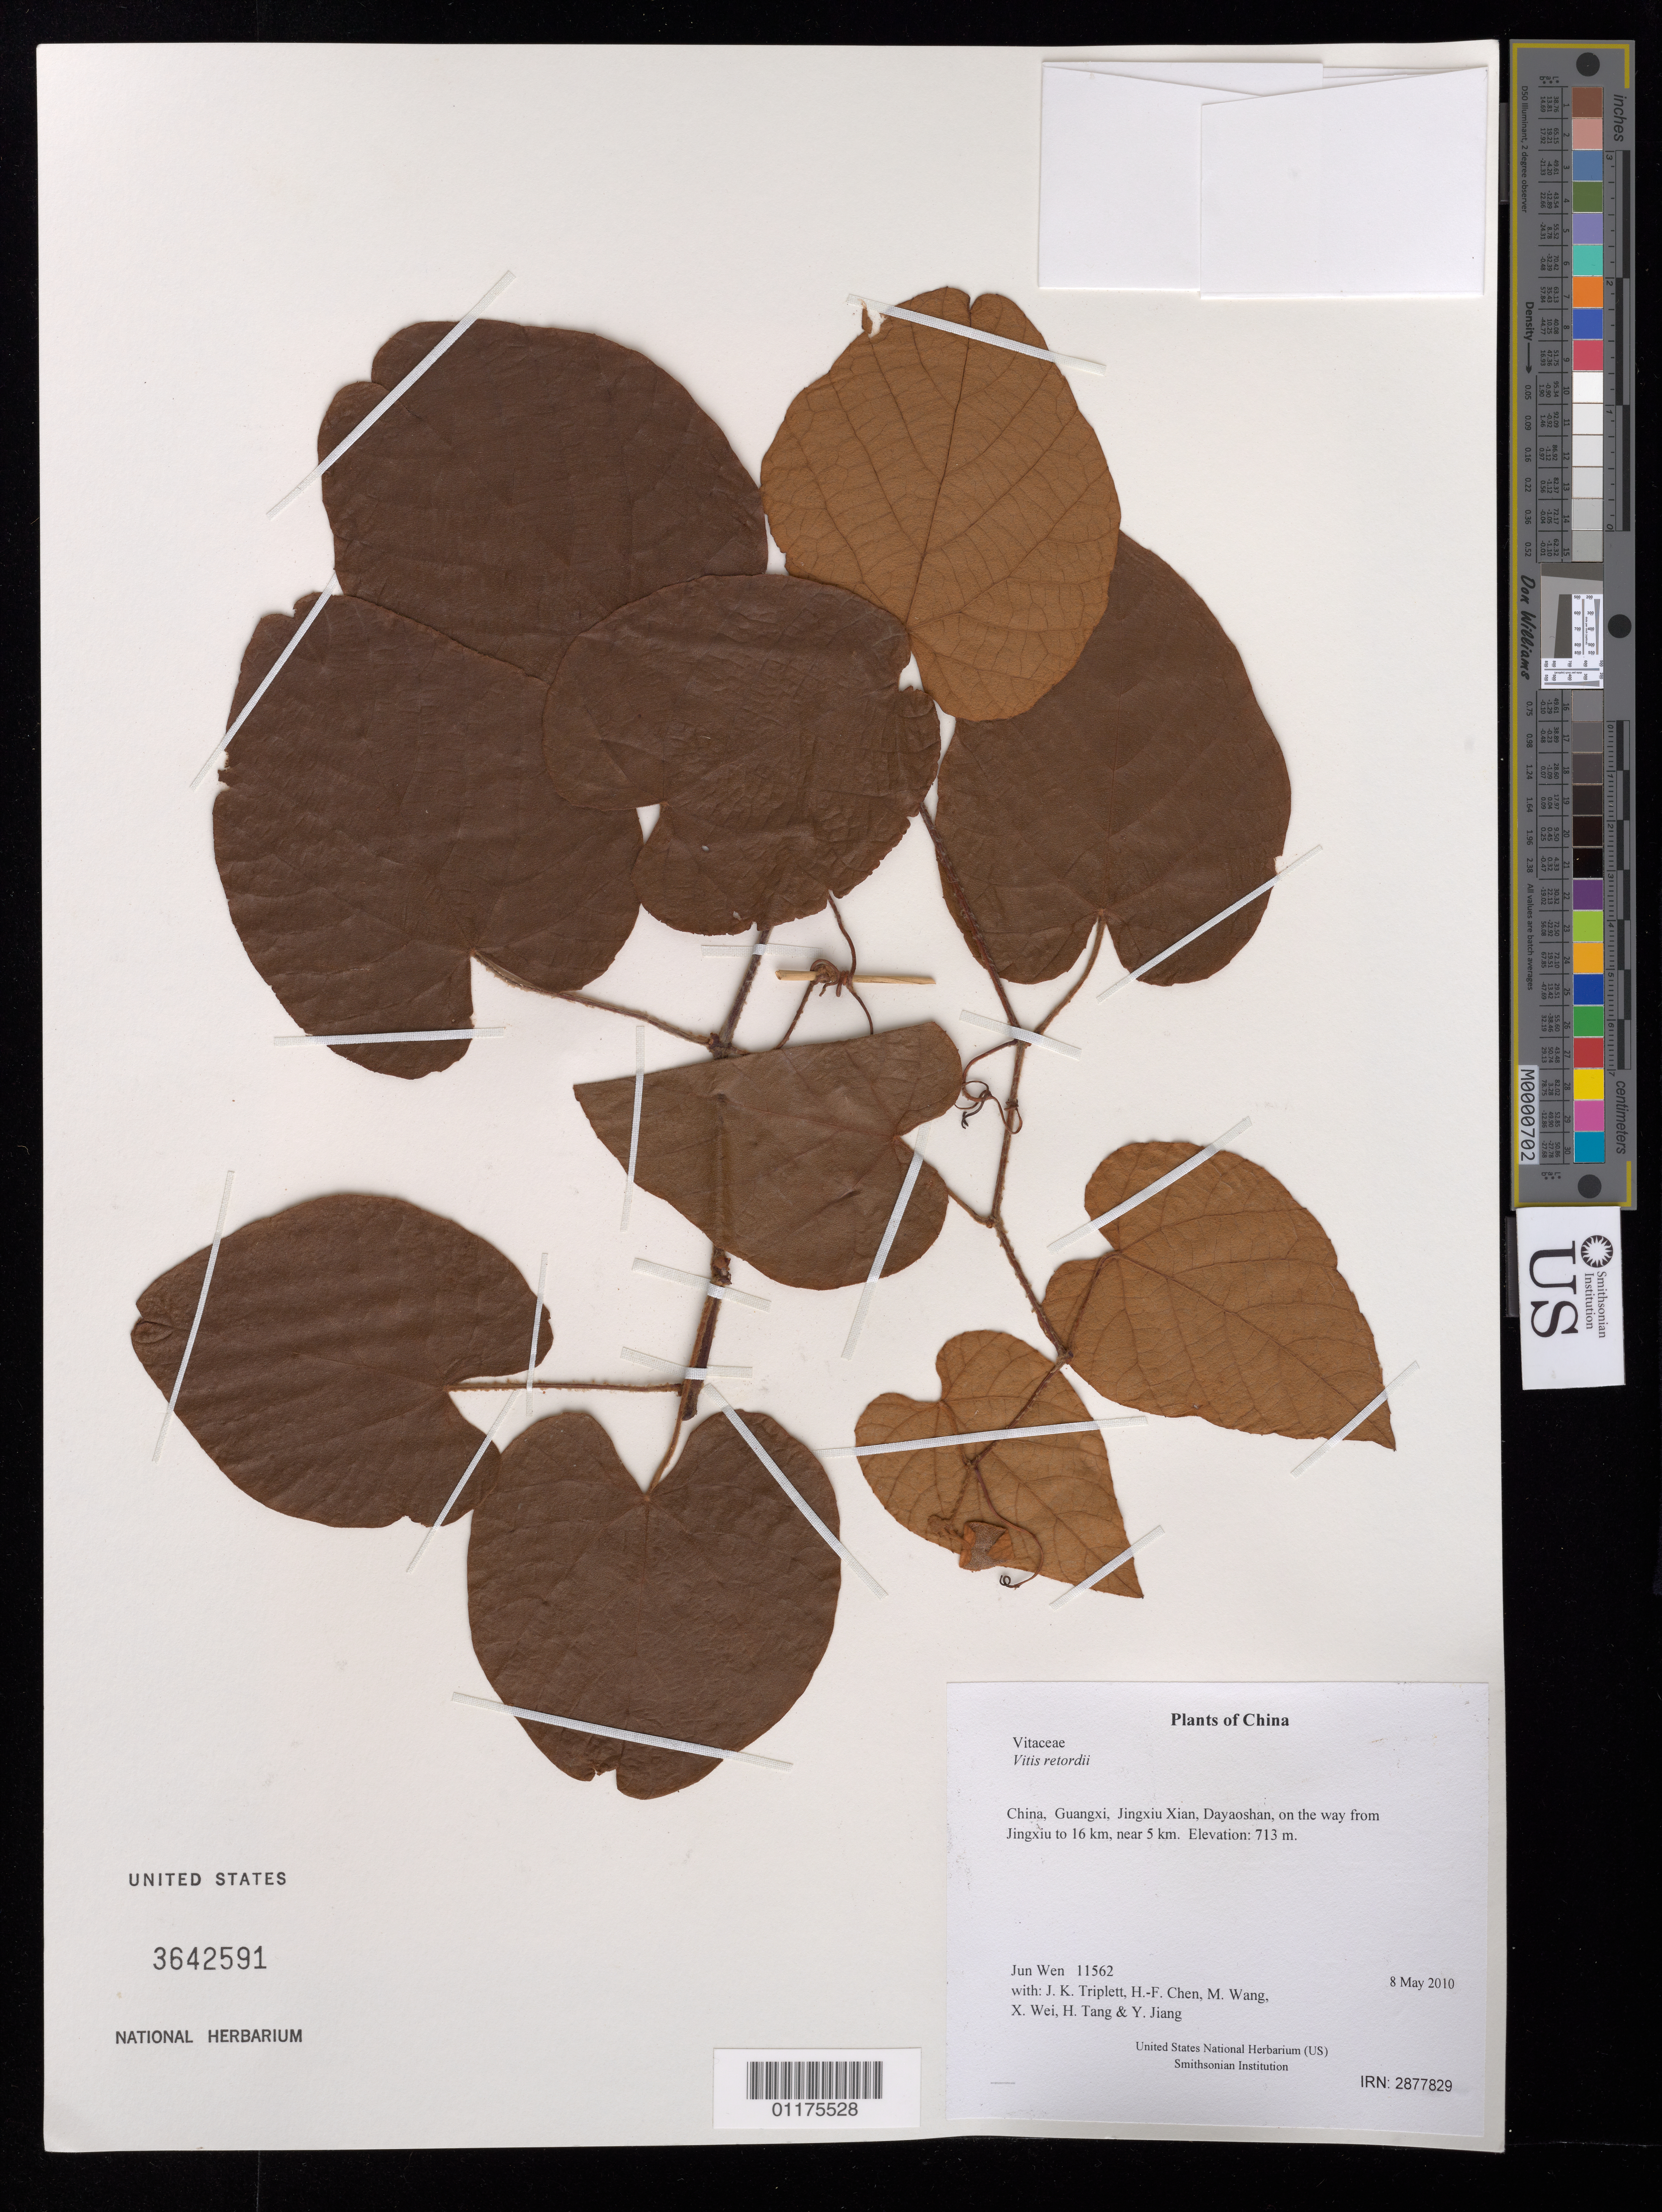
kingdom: Plantae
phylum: Tracheophyta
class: Magnoliopsida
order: Vitales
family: Vitaceae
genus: Vitis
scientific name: Vitis retordii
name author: Rom. Caill. ex Planch.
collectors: J. Wen, J. K. Triplett, H.-F. Chen, M. Wang, X. Wei, H. Tang & Y. Jiang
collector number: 11562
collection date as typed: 8 May 2010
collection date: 2010-05-08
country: China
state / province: Guangxi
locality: Jingxiu Xian, Dayaoshan, on the way from Jingxiu to 16 km, near 5 km.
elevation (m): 713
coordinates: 24 09.237 N, 110 12.108 E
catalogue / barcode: US 3642591